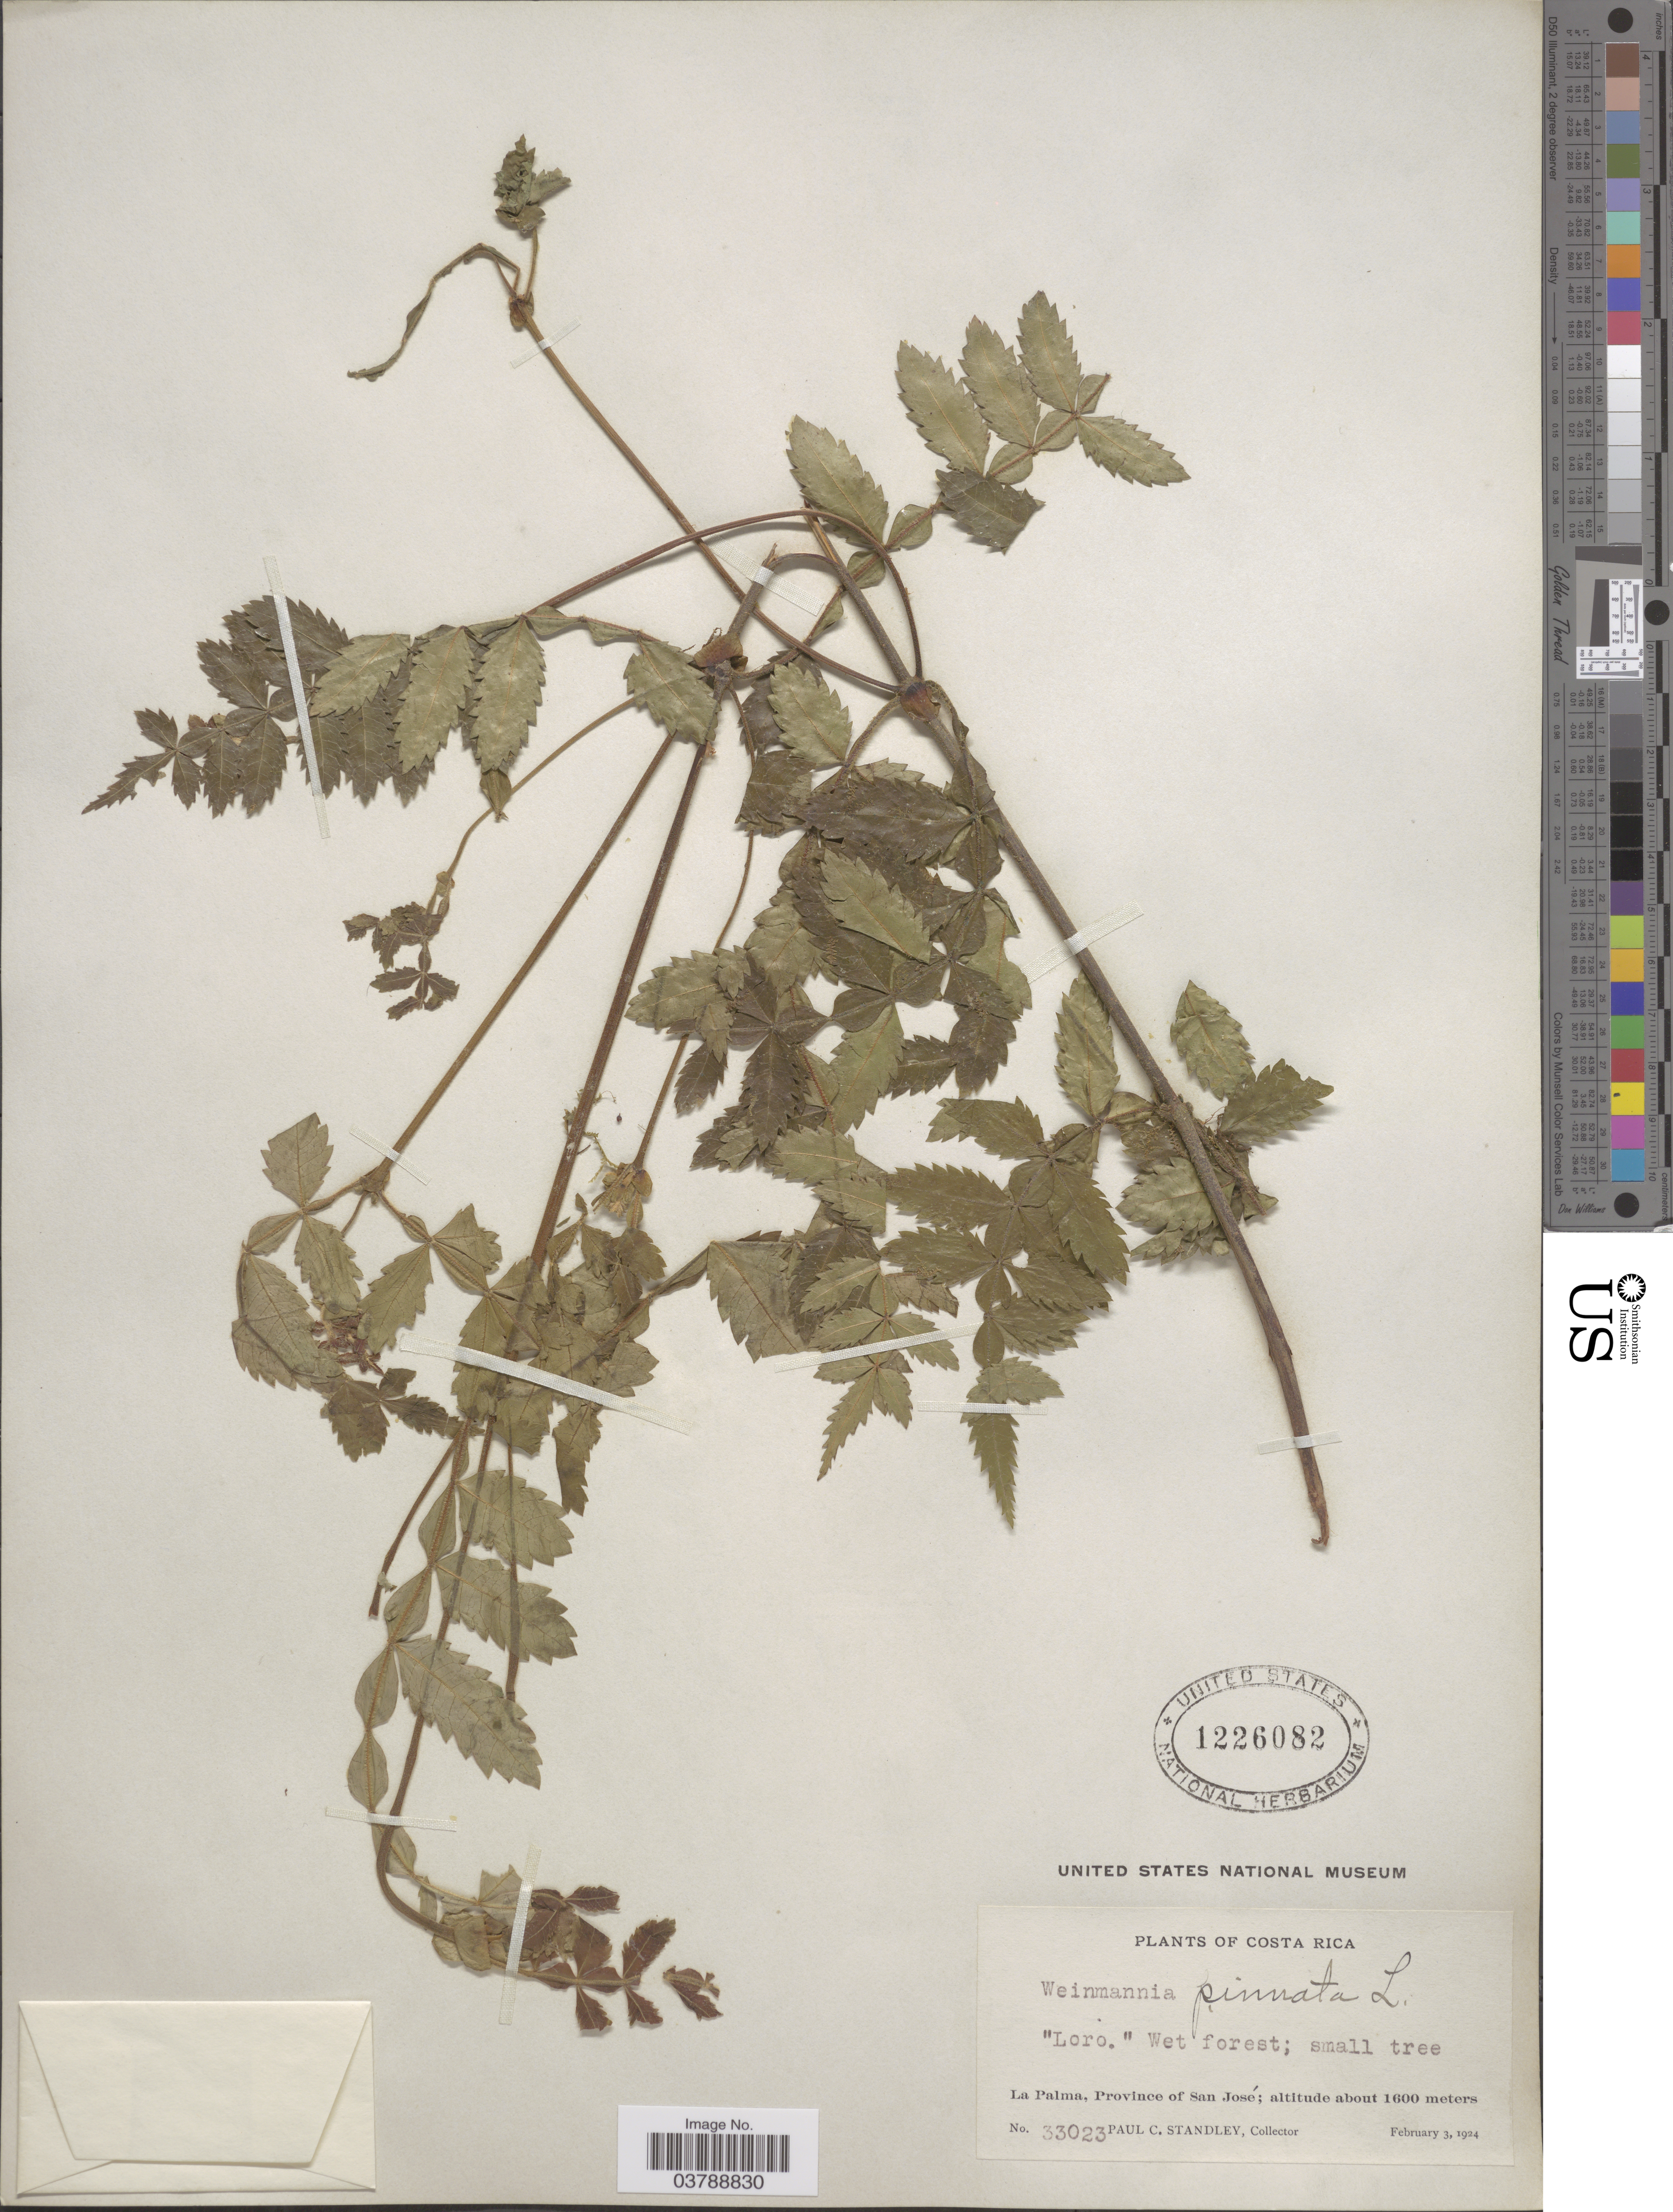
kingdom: Plantae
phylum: Tracheophyta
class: Magnoliopsida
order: Oxalidales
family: Cunoniaceae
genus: Weinmannia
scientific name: Weinmannia pinnata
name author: L.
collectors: P. C. Standley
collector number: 33023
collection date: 1924-02-03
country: Costa Rica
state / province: San José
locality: La Palma.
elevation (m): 1600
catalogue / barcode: US 1226082